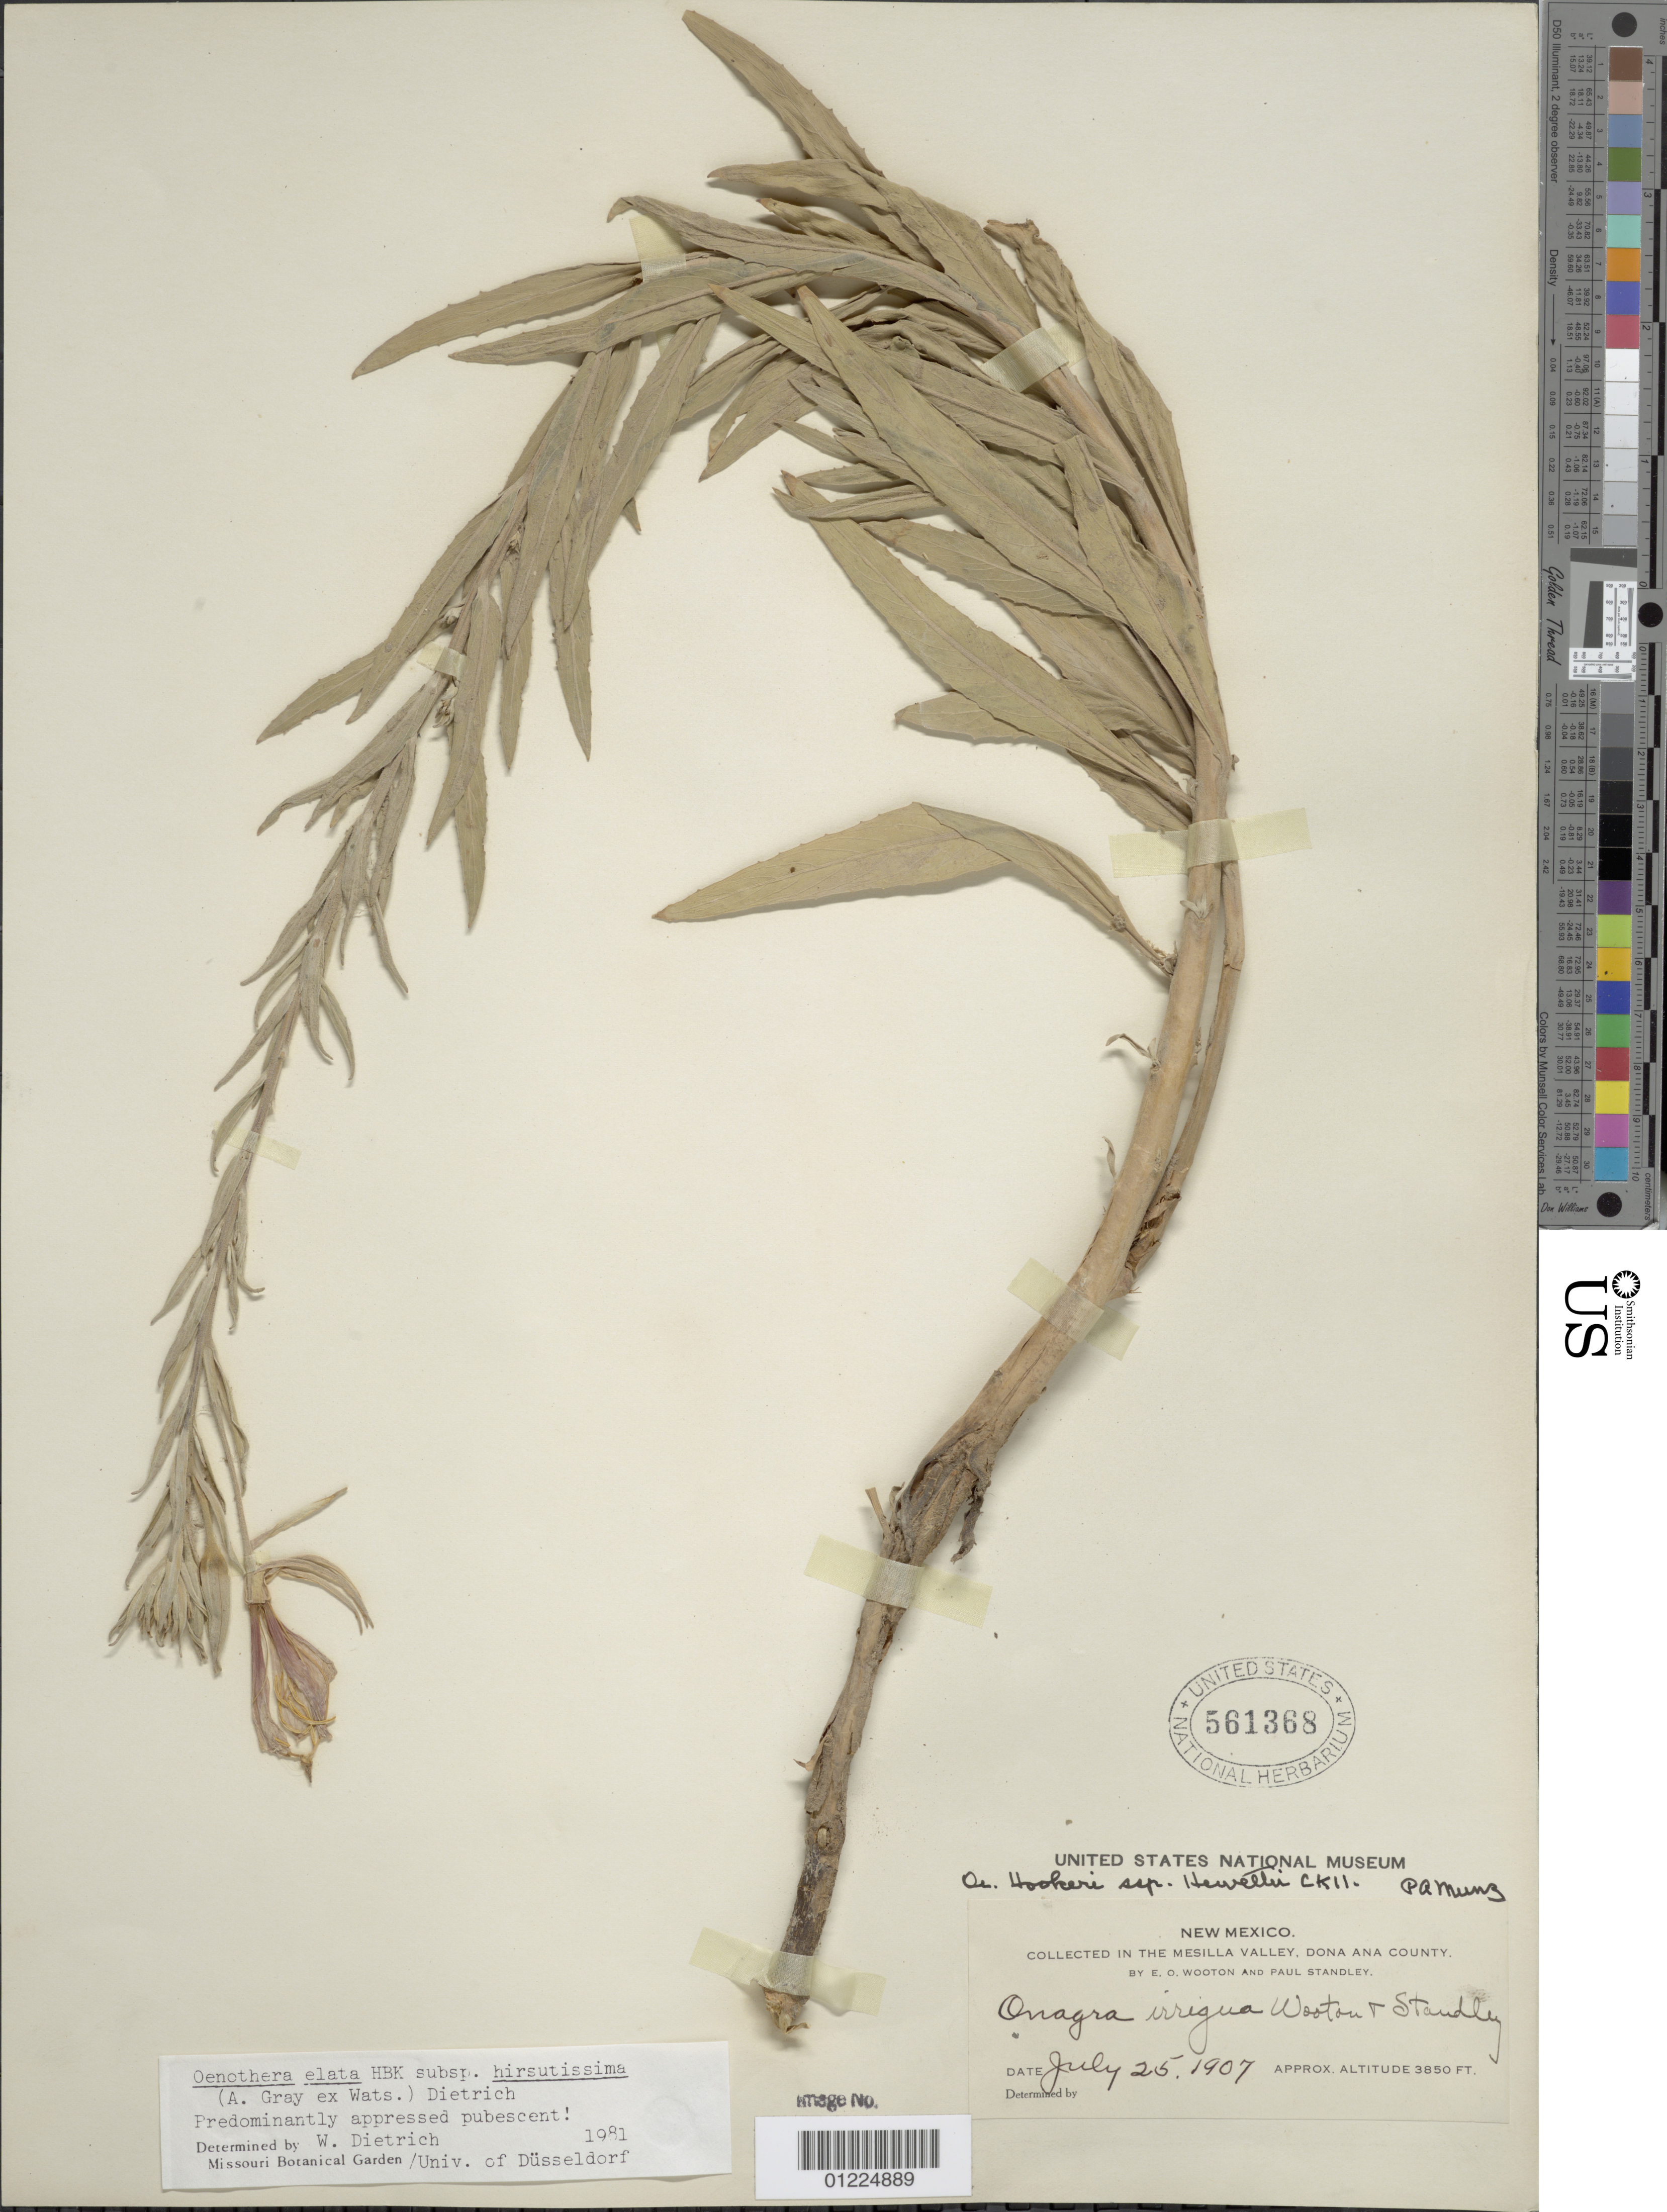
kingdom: Plantae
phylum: Tracheophyta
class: Magnoliopsida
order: Myrtales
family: Onagraceae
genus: Oenothera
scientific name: Oenothera elata subsp. hirsutissima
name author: (A. Gray ex S. Watson) W. Dietr.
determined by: Dietrich, W.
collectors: E. O. Wooton & P. C. Standley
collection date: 1907-07-25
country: United States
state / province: New Mexico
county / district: Dona Ana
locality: Mesilla Valley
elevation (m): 1173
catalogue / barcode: US 561368